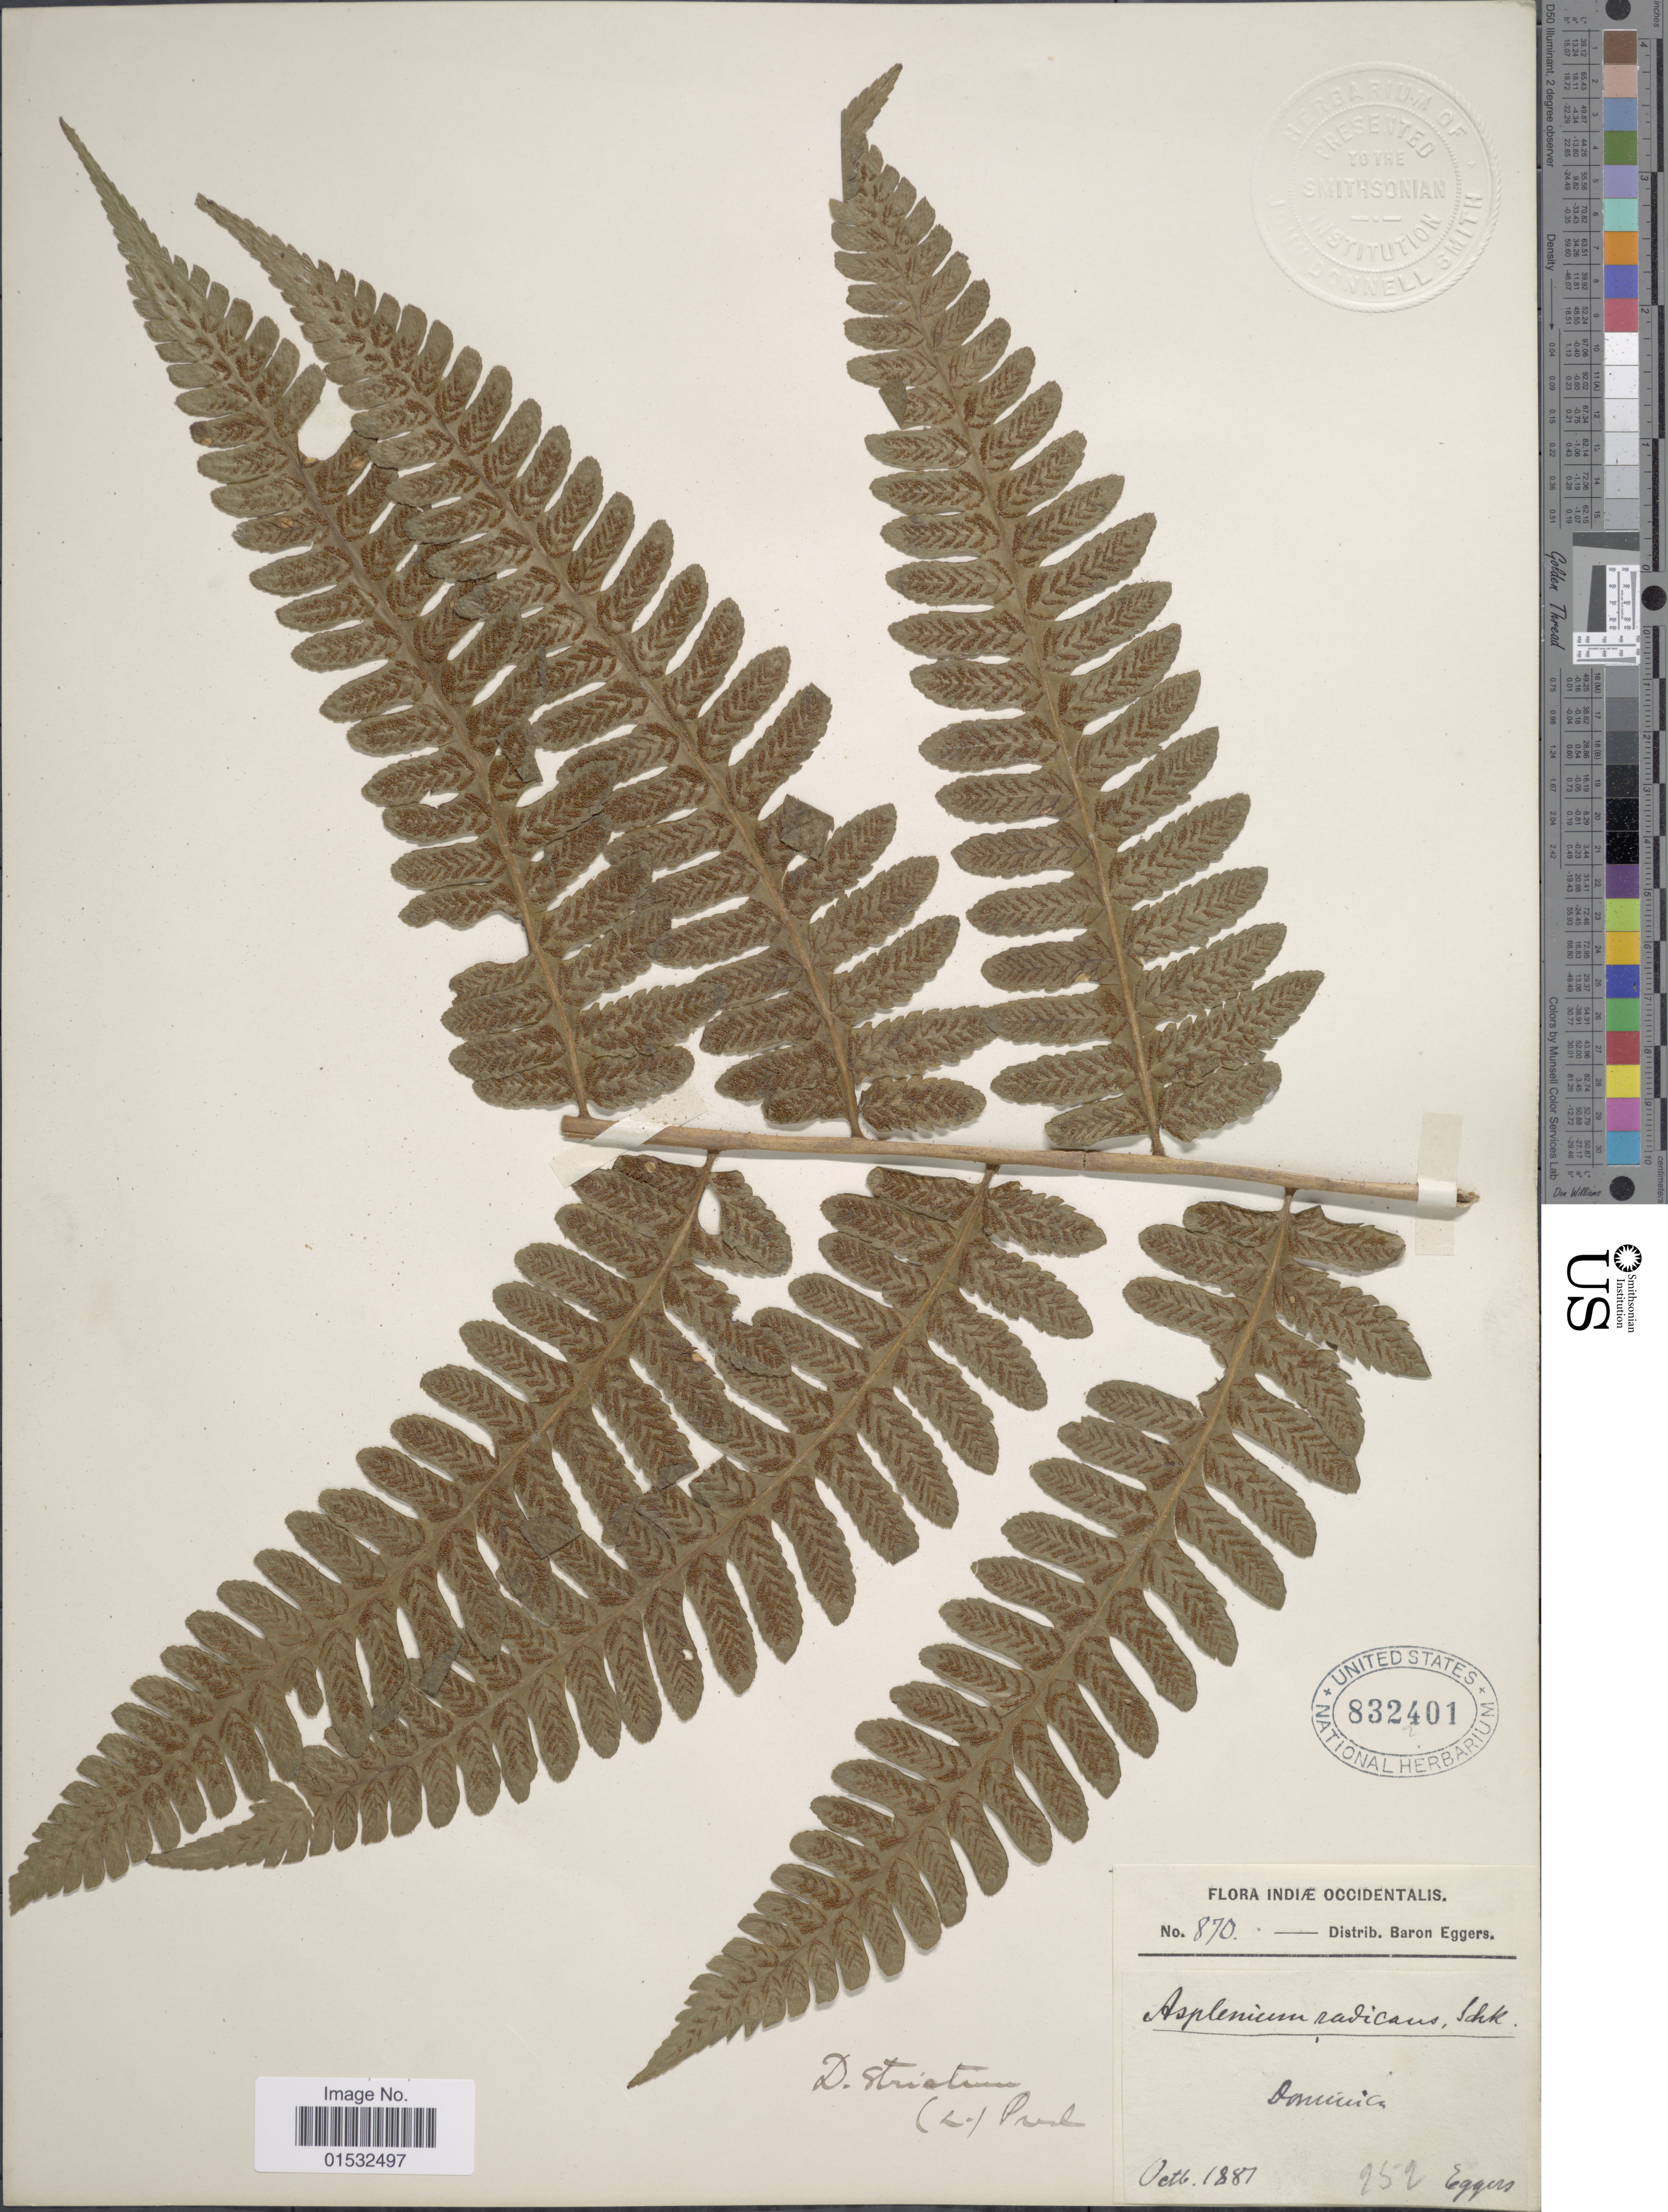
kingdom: Plantae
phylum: Tracheophyta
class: Polypodiopsida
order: Polypodiales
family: Athyriaceae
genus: Diplazium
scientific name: Diplazium striatum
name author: (L.) C. Presl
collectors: -. Eggers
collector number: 870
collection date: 1887-10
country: Dominica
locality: Indiae Occidentalis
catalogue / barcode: US 832401